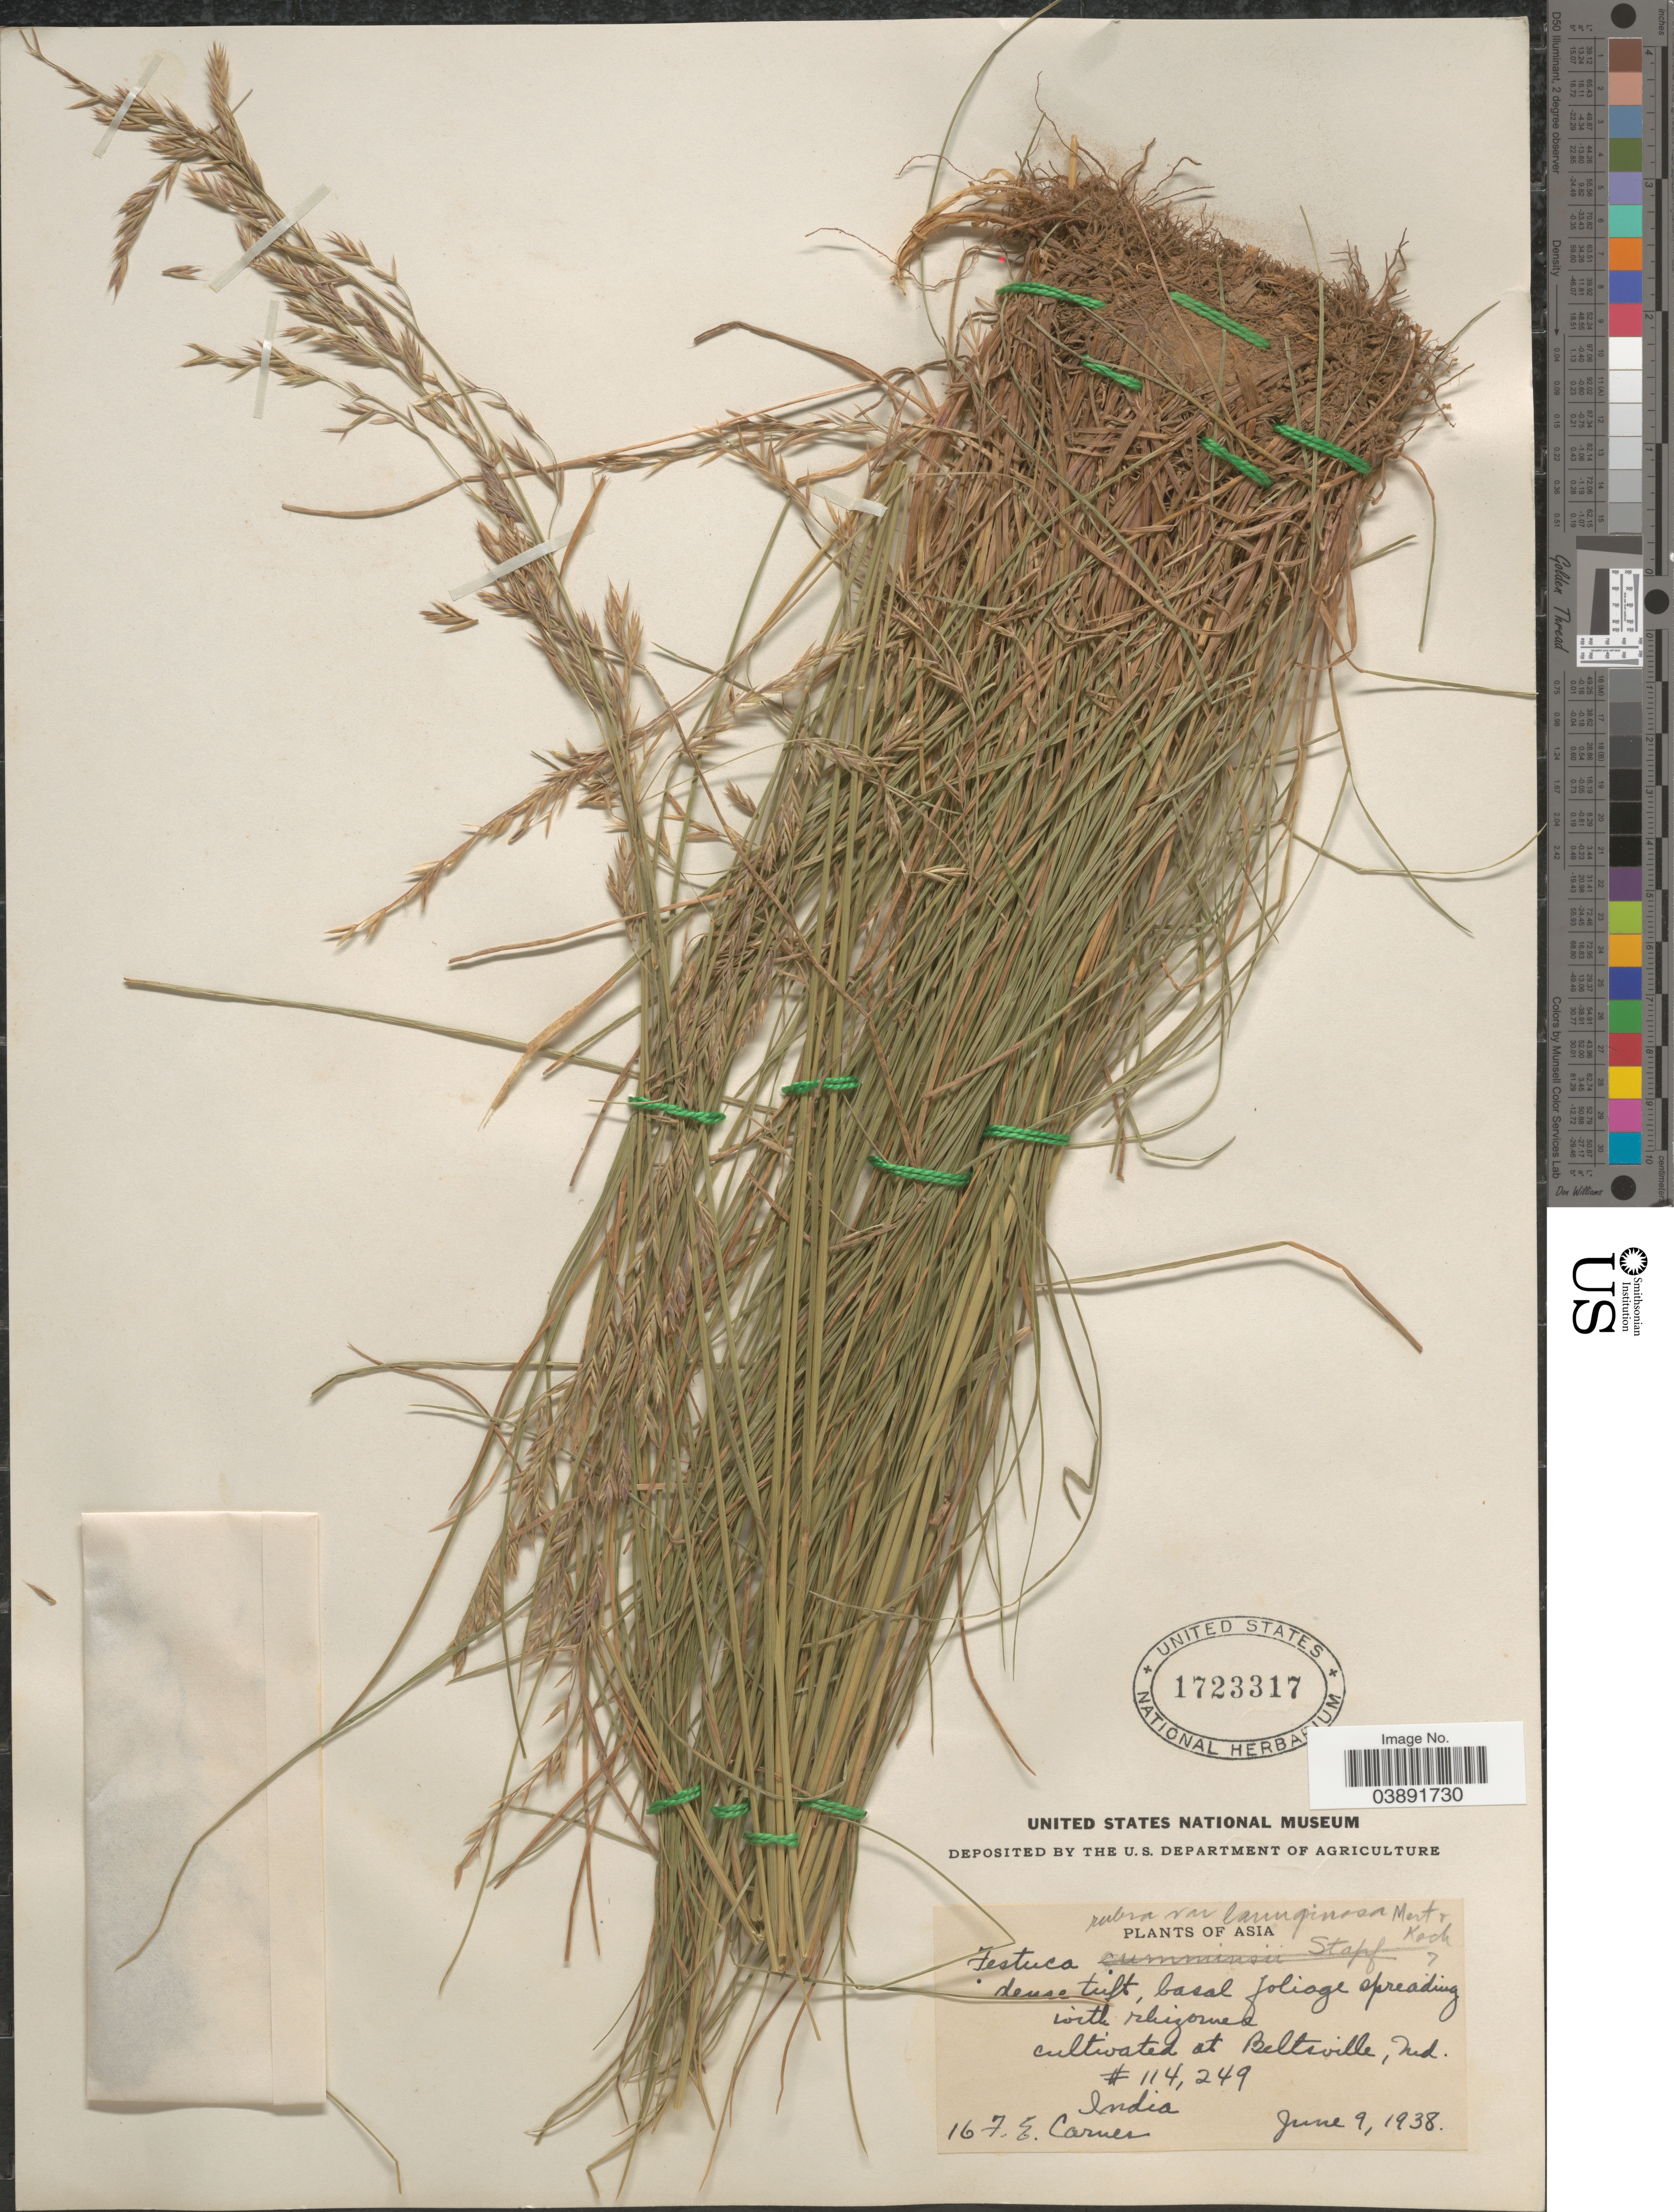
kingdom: Plantae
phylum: Tracheophyta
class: Liliopsida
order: Poales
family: Poaceae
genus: Festuca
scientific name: Festuca rubra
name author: L.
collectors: F. Carnes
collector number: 16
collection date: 1938-06-09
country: United States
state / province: Maryland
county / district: Prince George's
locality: Beltsville.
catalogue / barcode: US 1723317